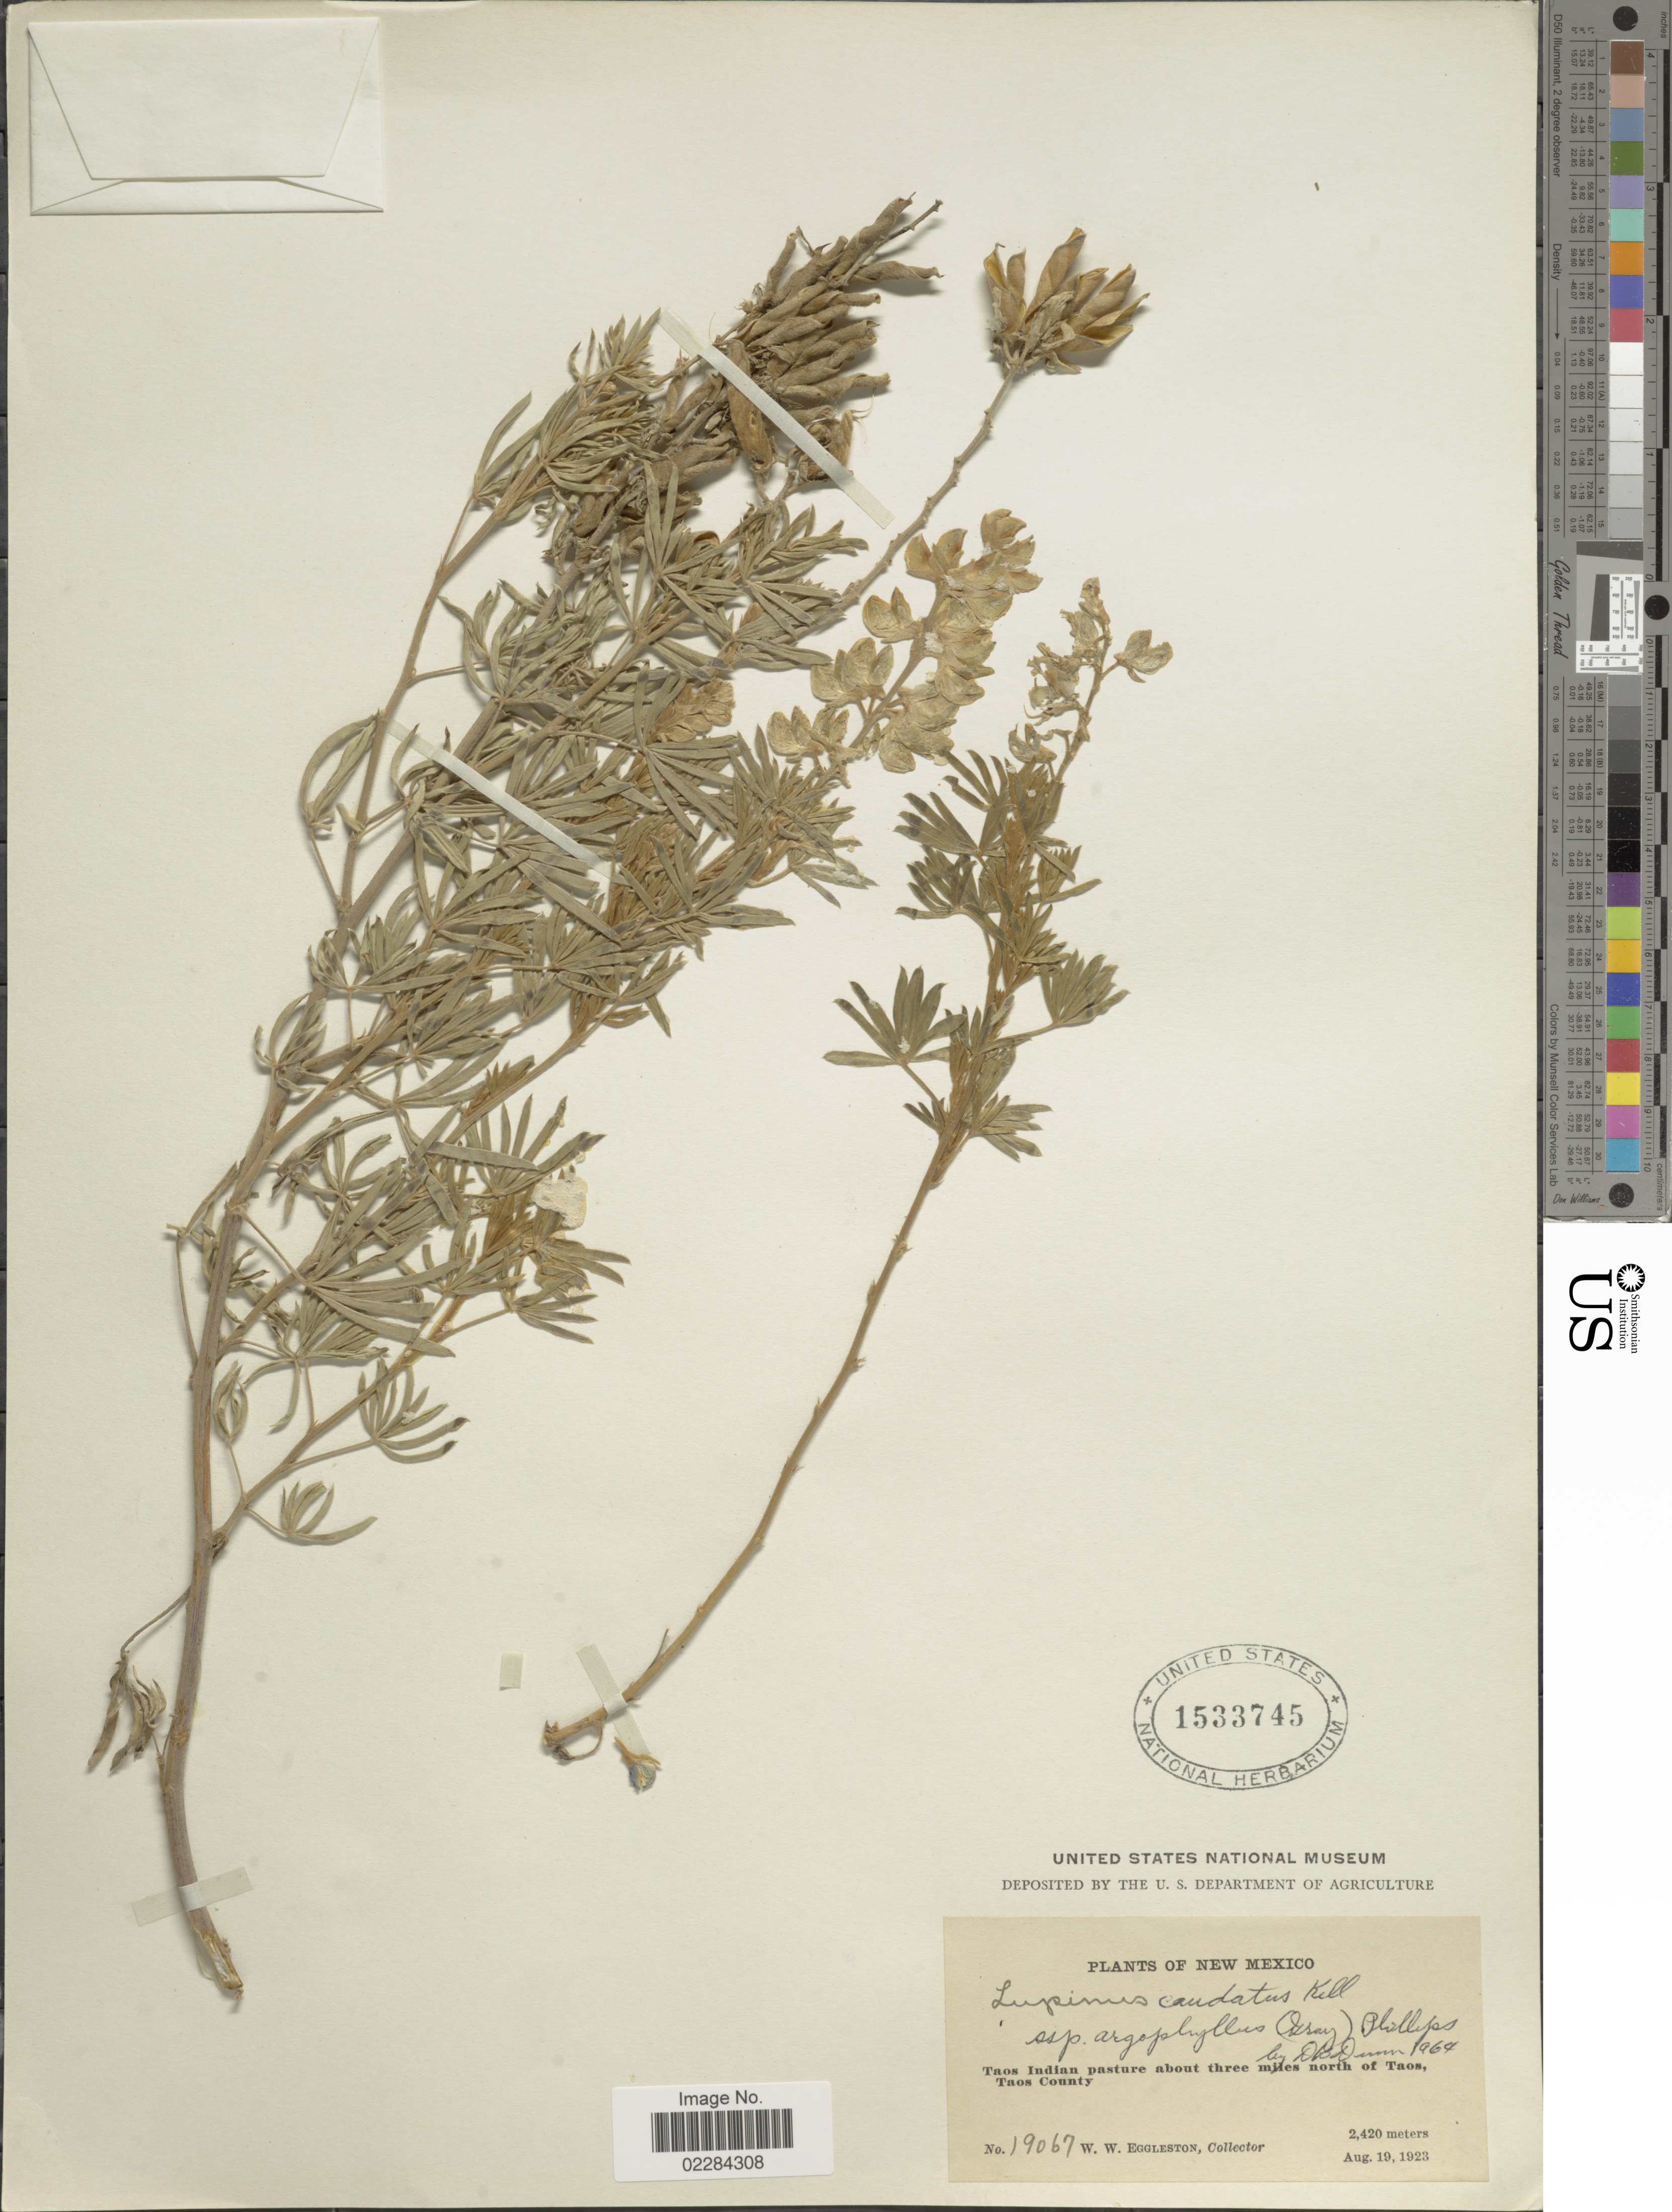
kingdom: Plantae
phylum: Tracheophyta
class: Magnoliopsida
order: Fabales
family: Fabaceae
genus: Lupinus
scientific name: Lupinus caudatus var. argophyllus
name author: (A. Gray) S.L. Welsh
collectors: W. W. Eggleston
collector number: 19067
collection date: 1923-08-19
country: United States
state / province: New Mexico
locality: Taos Indian pasture about three miles north of Taos, Taos County.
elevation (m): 2420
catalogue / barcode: US 1533745